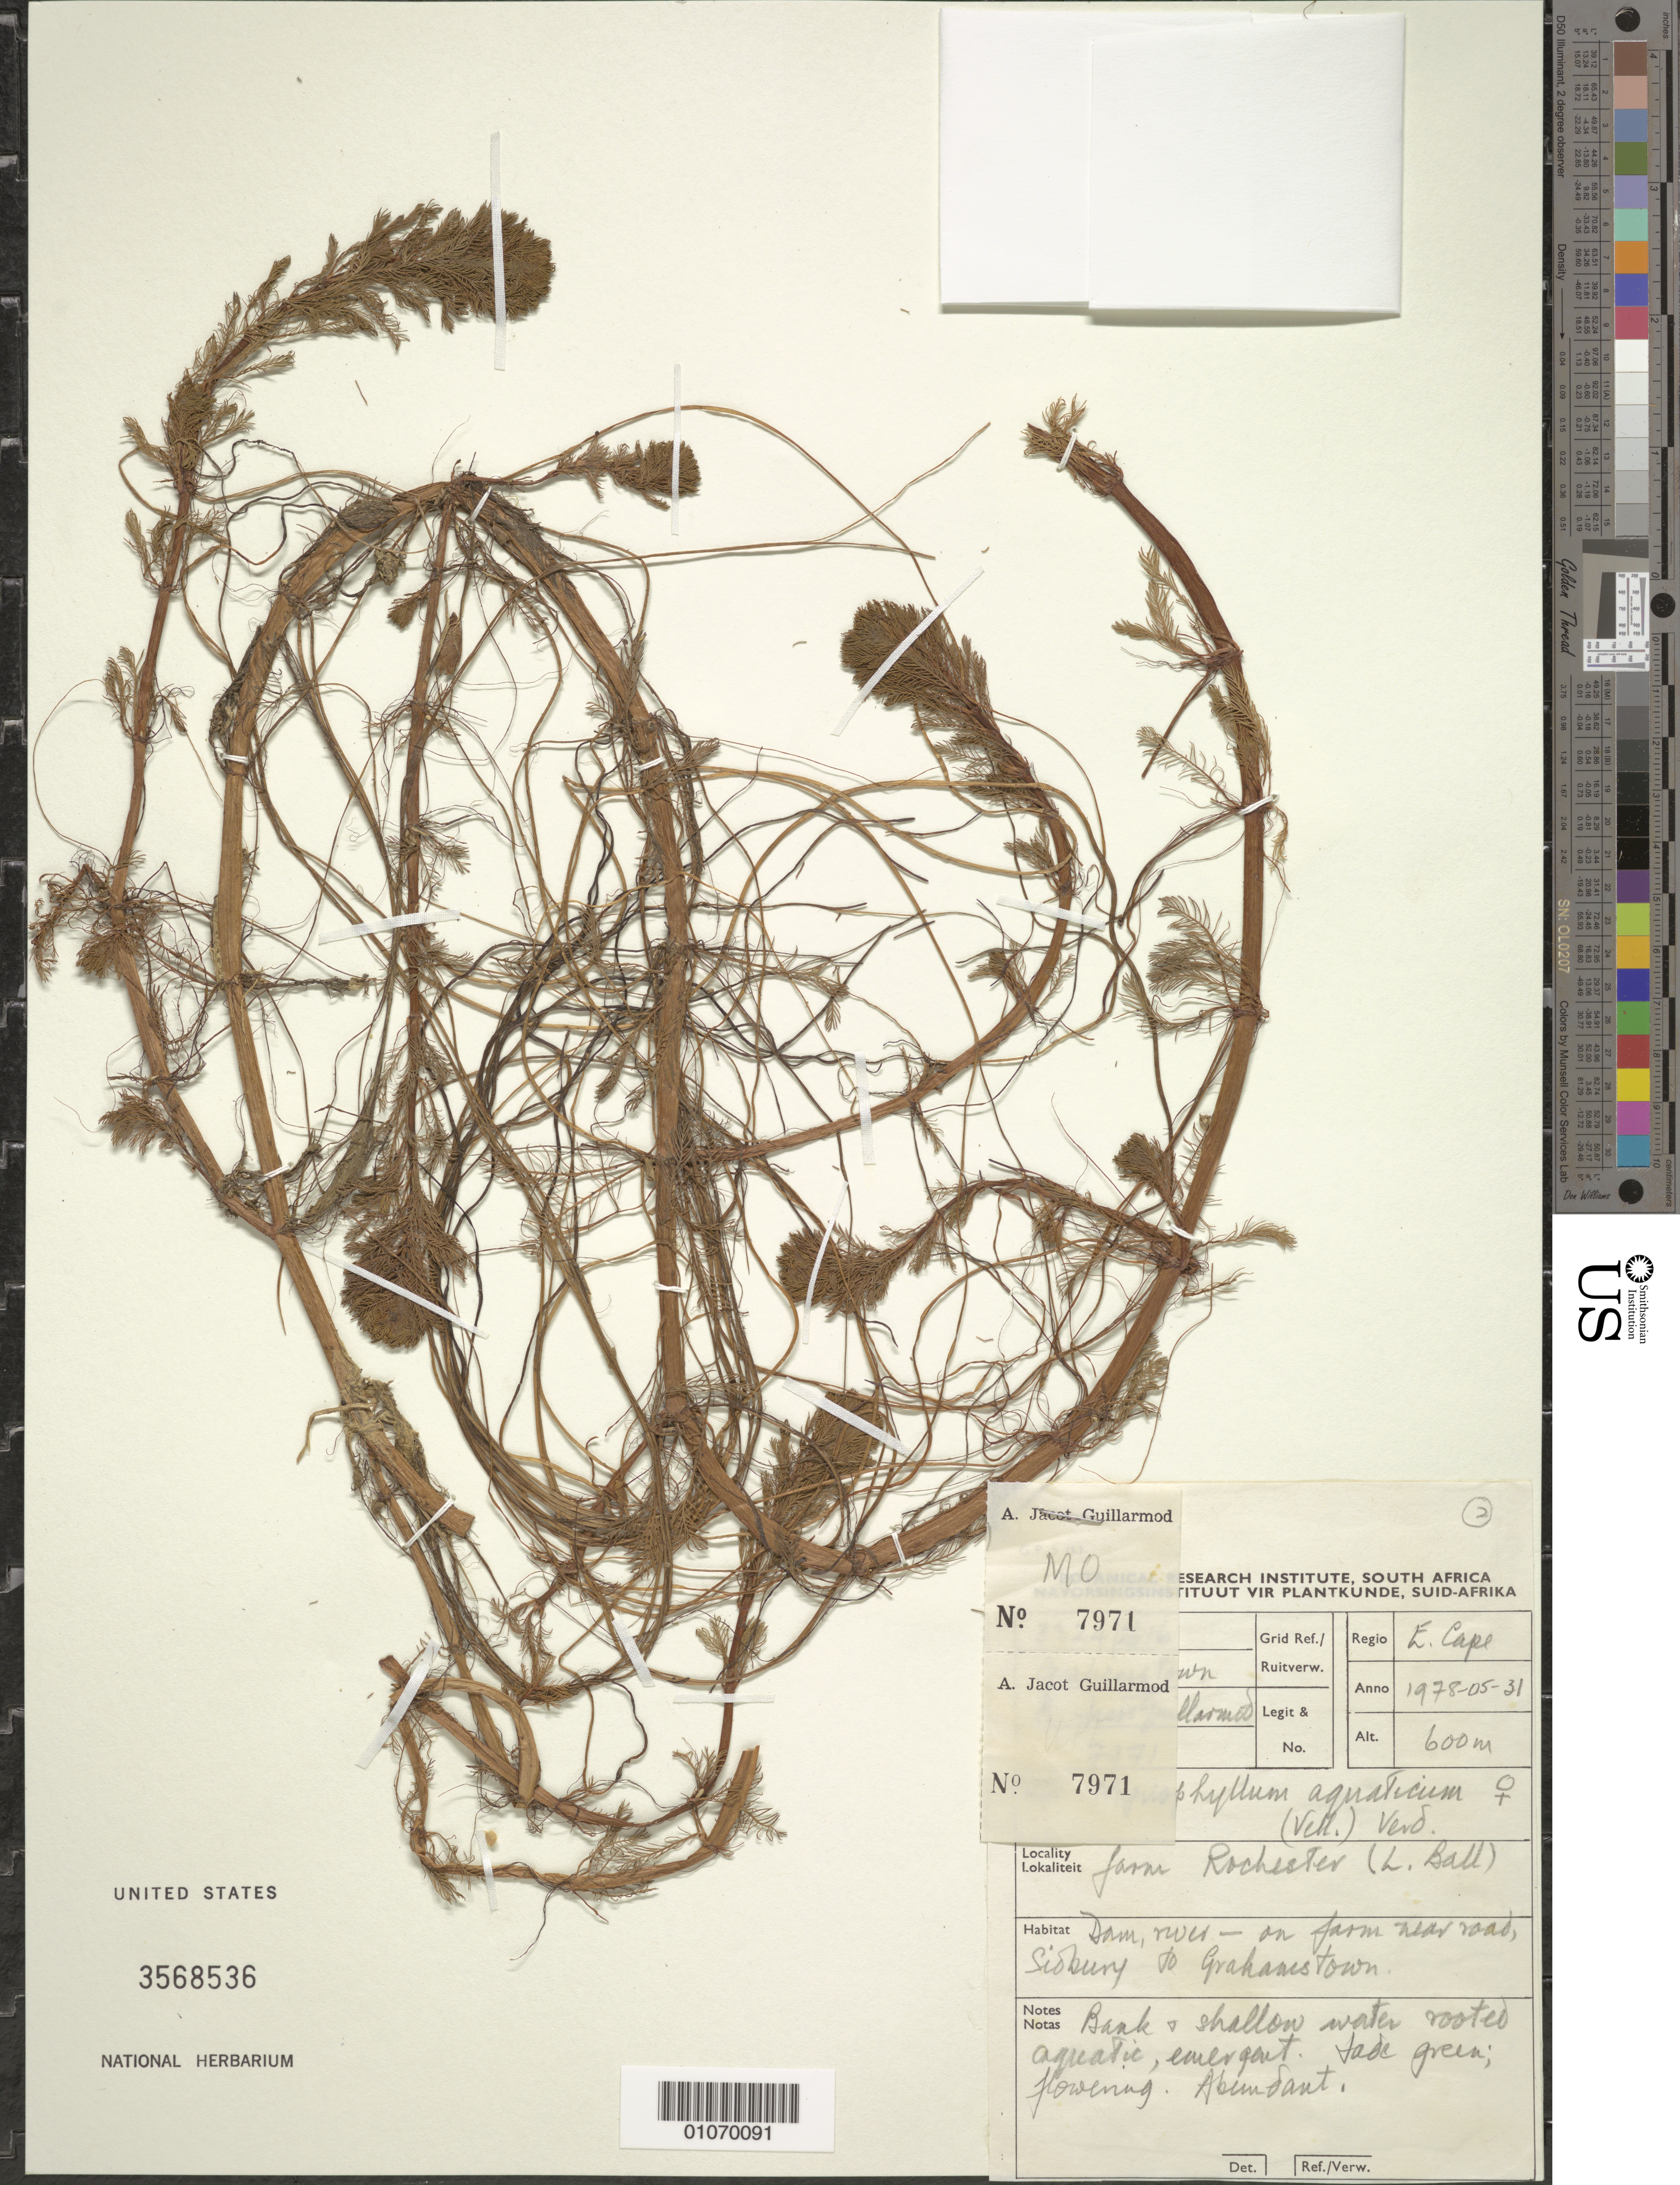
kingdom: Plantae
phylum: Tracheophyta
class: Magnoliopsida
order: Saxifragales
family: Haloragaceae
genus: Myriophyllum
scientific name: Myriophyllum aquaticum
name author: (Vell.) Verdc.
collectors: A. F. M. G. Jacot-Guillarmod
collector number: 7971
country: South Africa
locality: Grahmestown, Rochester farm, grid 3324/2616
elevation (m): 600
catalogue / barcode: US 3568536